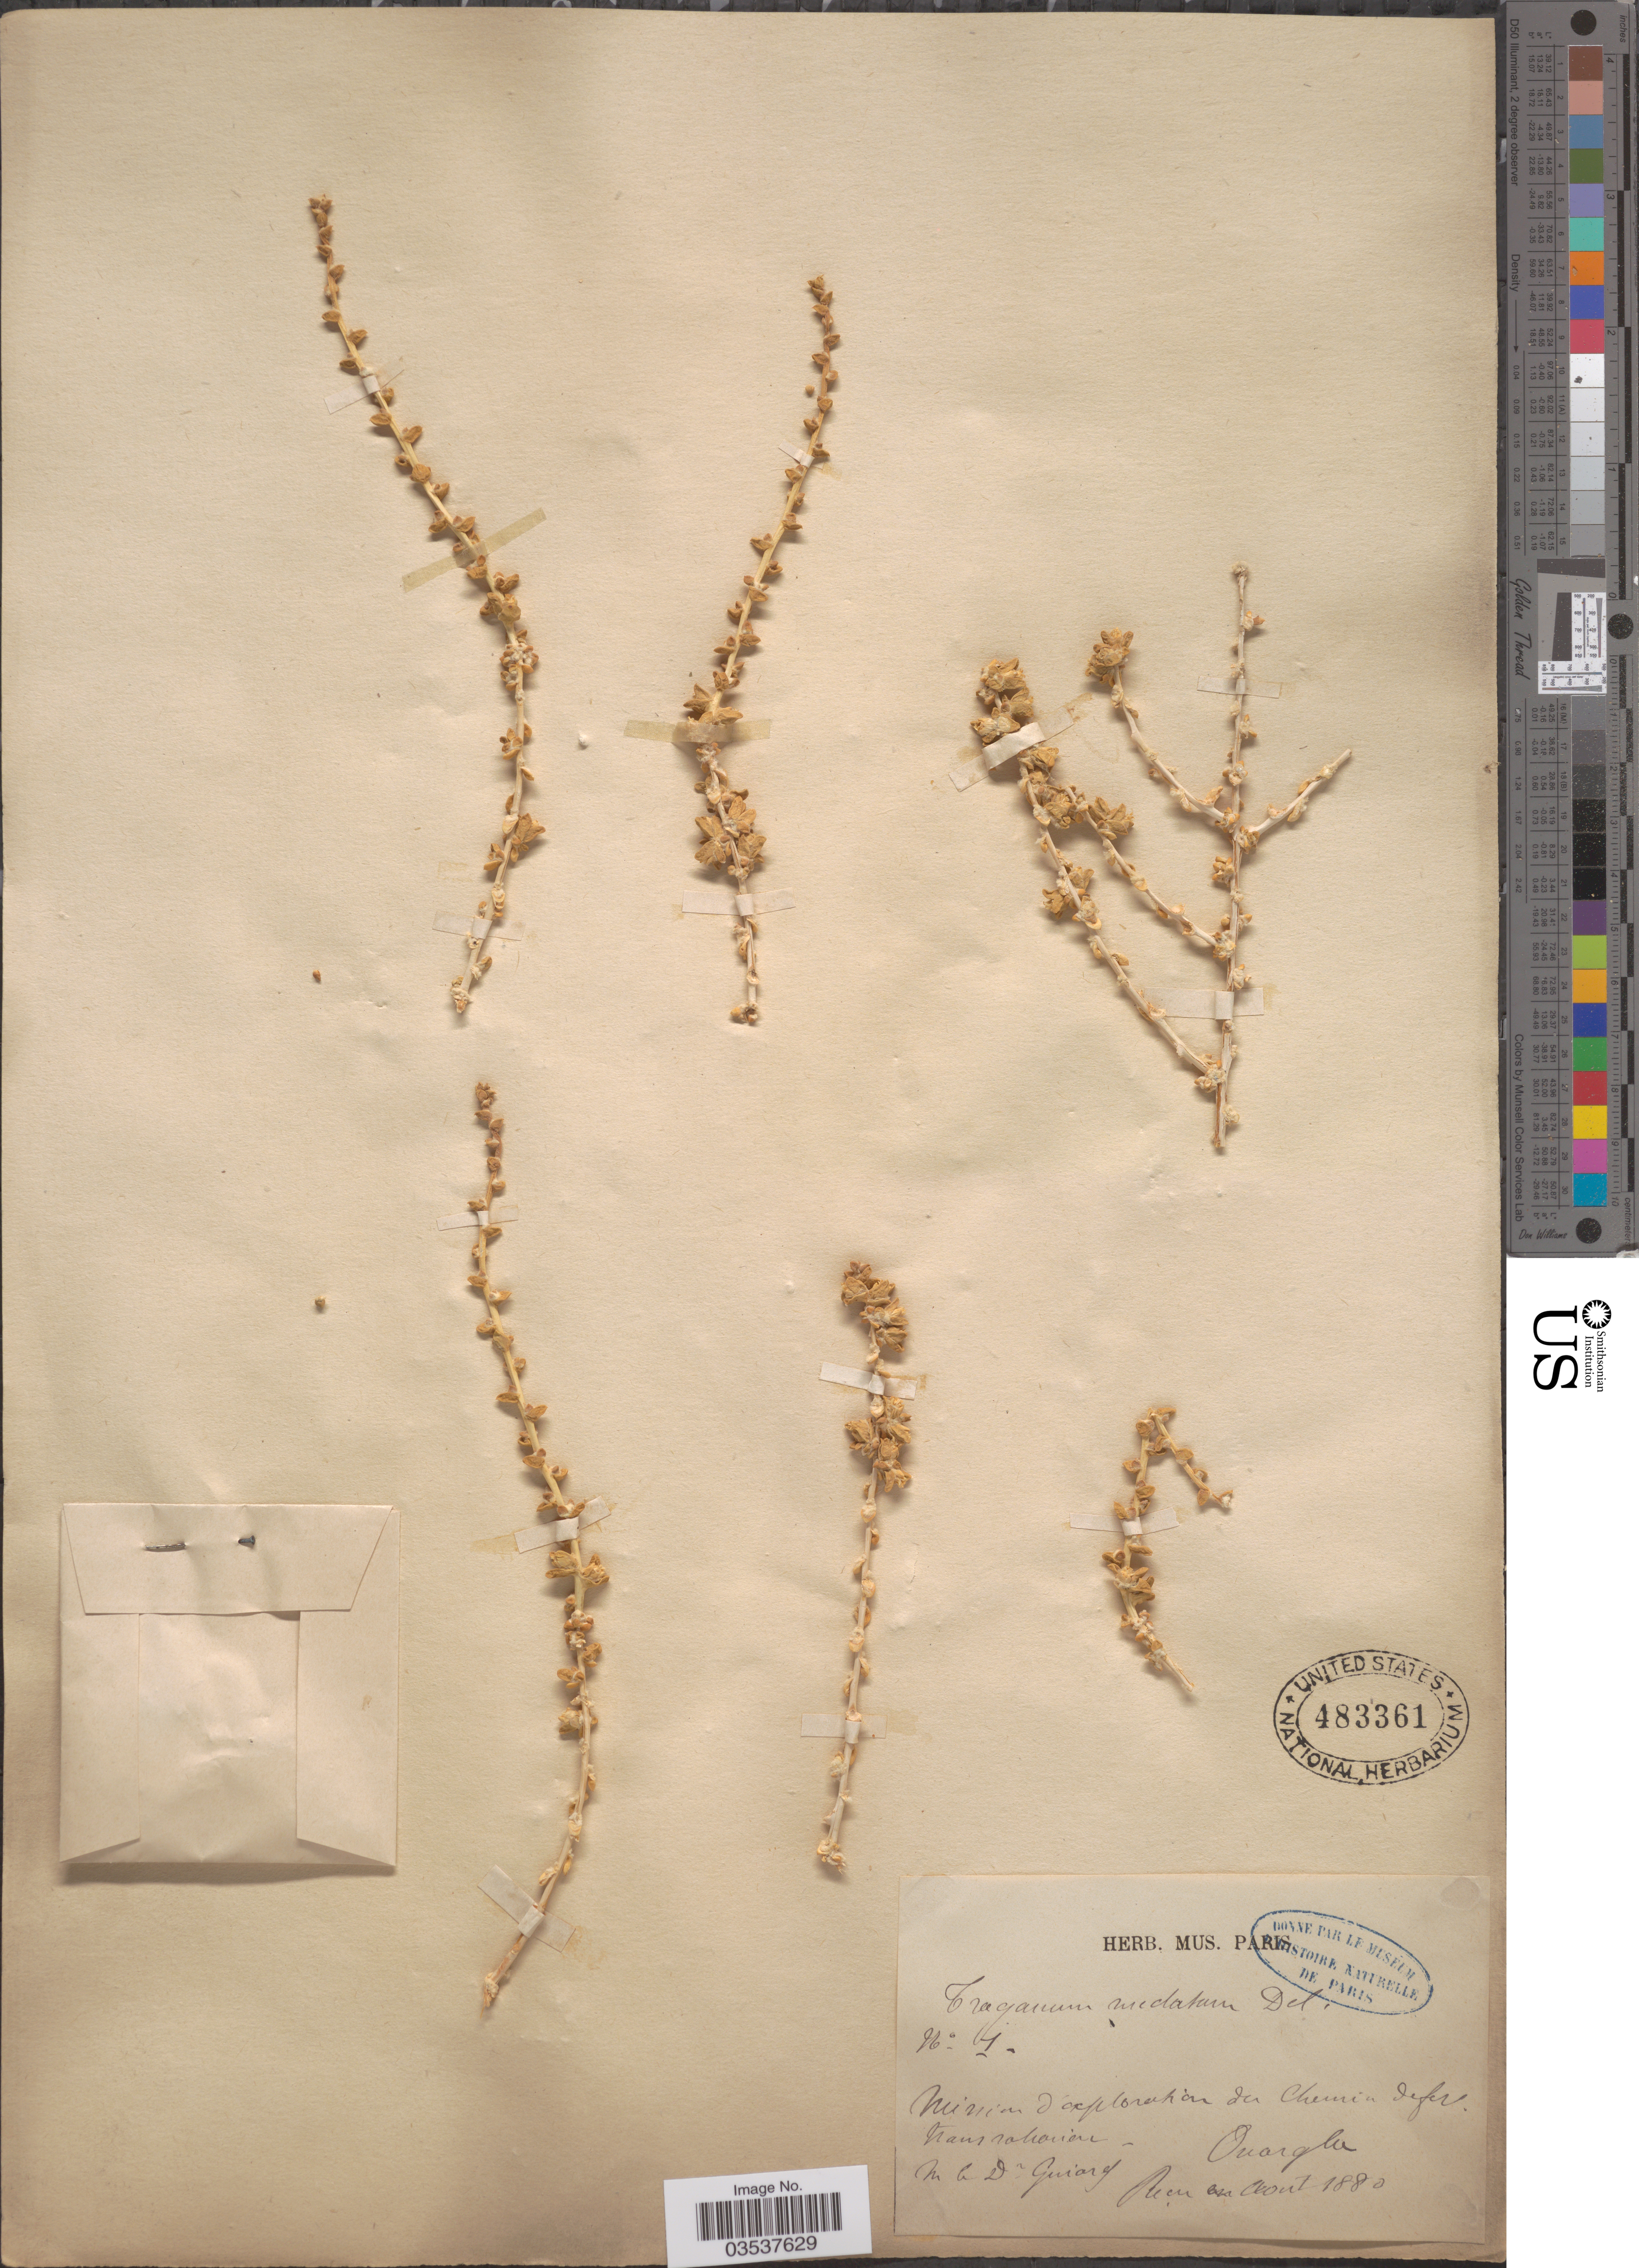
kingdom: Plantae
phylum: Tracheophyta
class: Magnoliopsida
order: Caryophyllales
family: Amaranthaceae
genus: Traganum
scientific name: Traganum nudatum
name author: Delile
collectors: Guiary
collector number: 1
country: Algeria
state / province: Ouargla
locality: Chemin defer. transsaharien. Ouargla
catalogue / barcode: US 483361